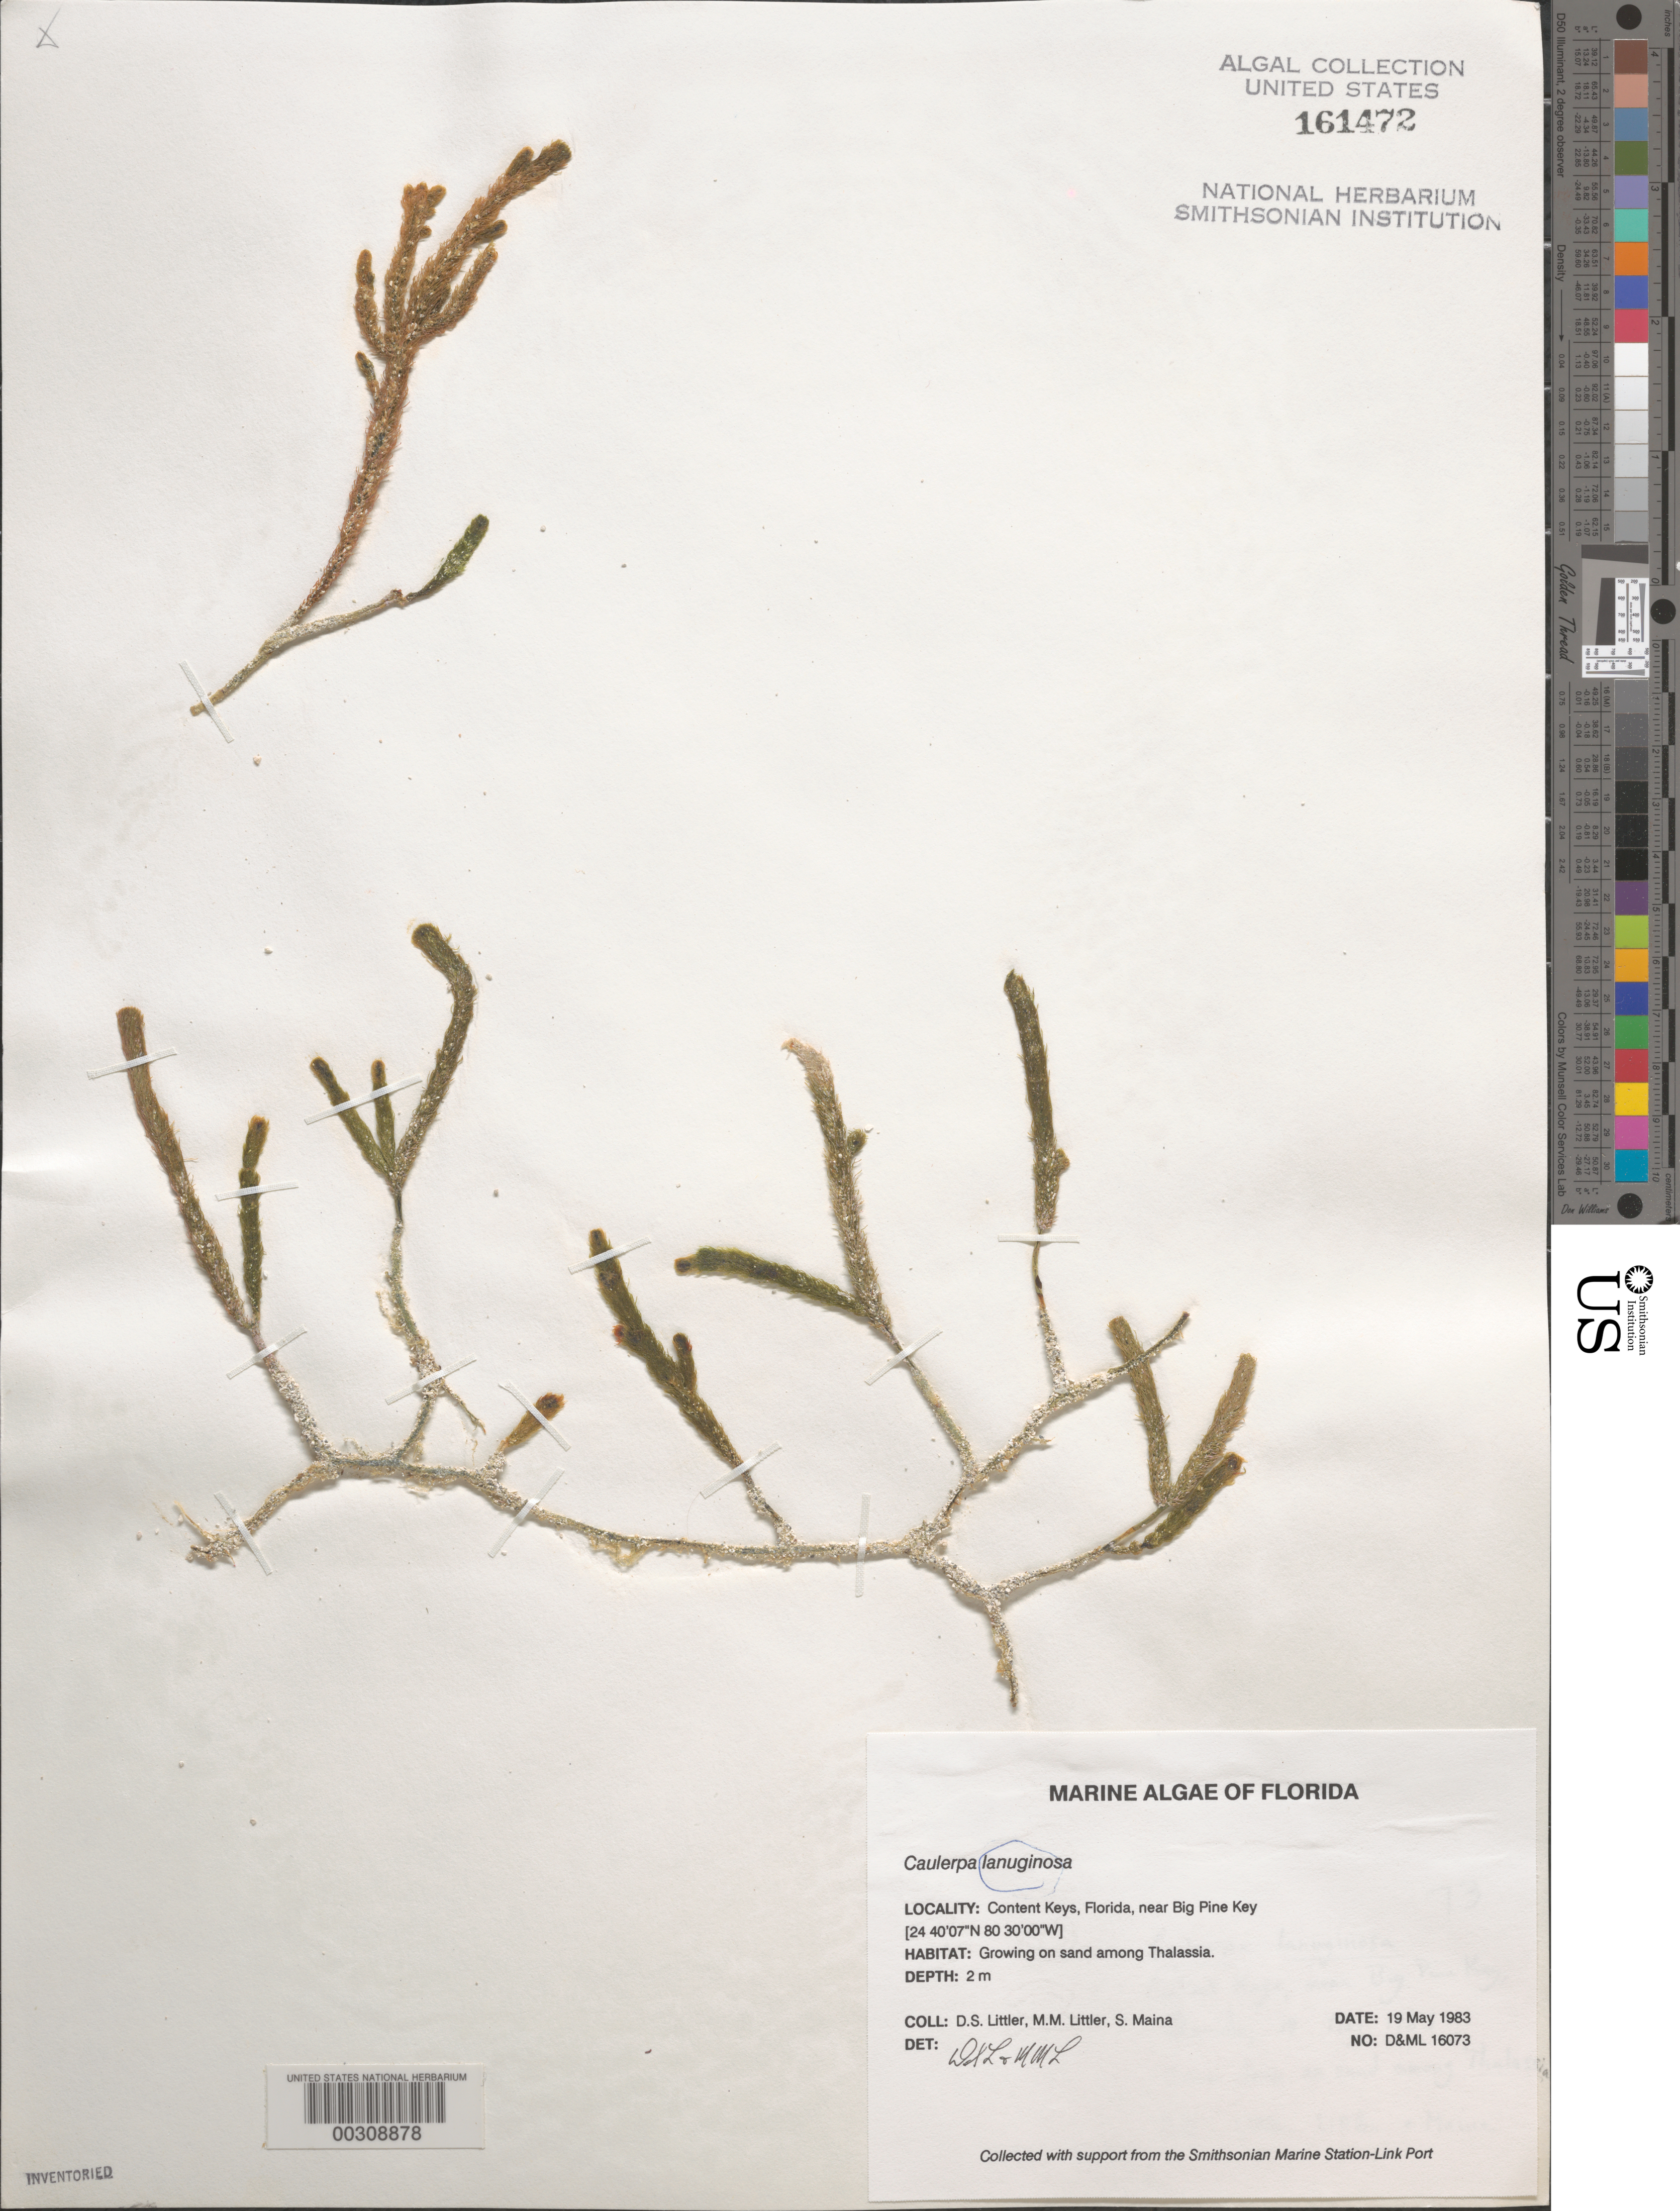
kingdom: Plantae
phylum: Chlorophyta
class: Ulvophyceae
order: Bryopsidales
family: Caulerpaceae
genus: Caulerpa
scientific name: Caulerpa lanuginosa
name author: J. Agardh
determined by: Littler, D. S.; Littler, M. M.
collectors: D. S. Littler, M. M. Littler & S. Maina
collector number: D&ML 16073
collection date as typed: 19 May 1983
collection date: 1983-05-19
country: United States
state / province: Florida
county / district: Monroe County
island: Content Keys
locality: Near Big Pine Key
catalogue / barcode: US 161472